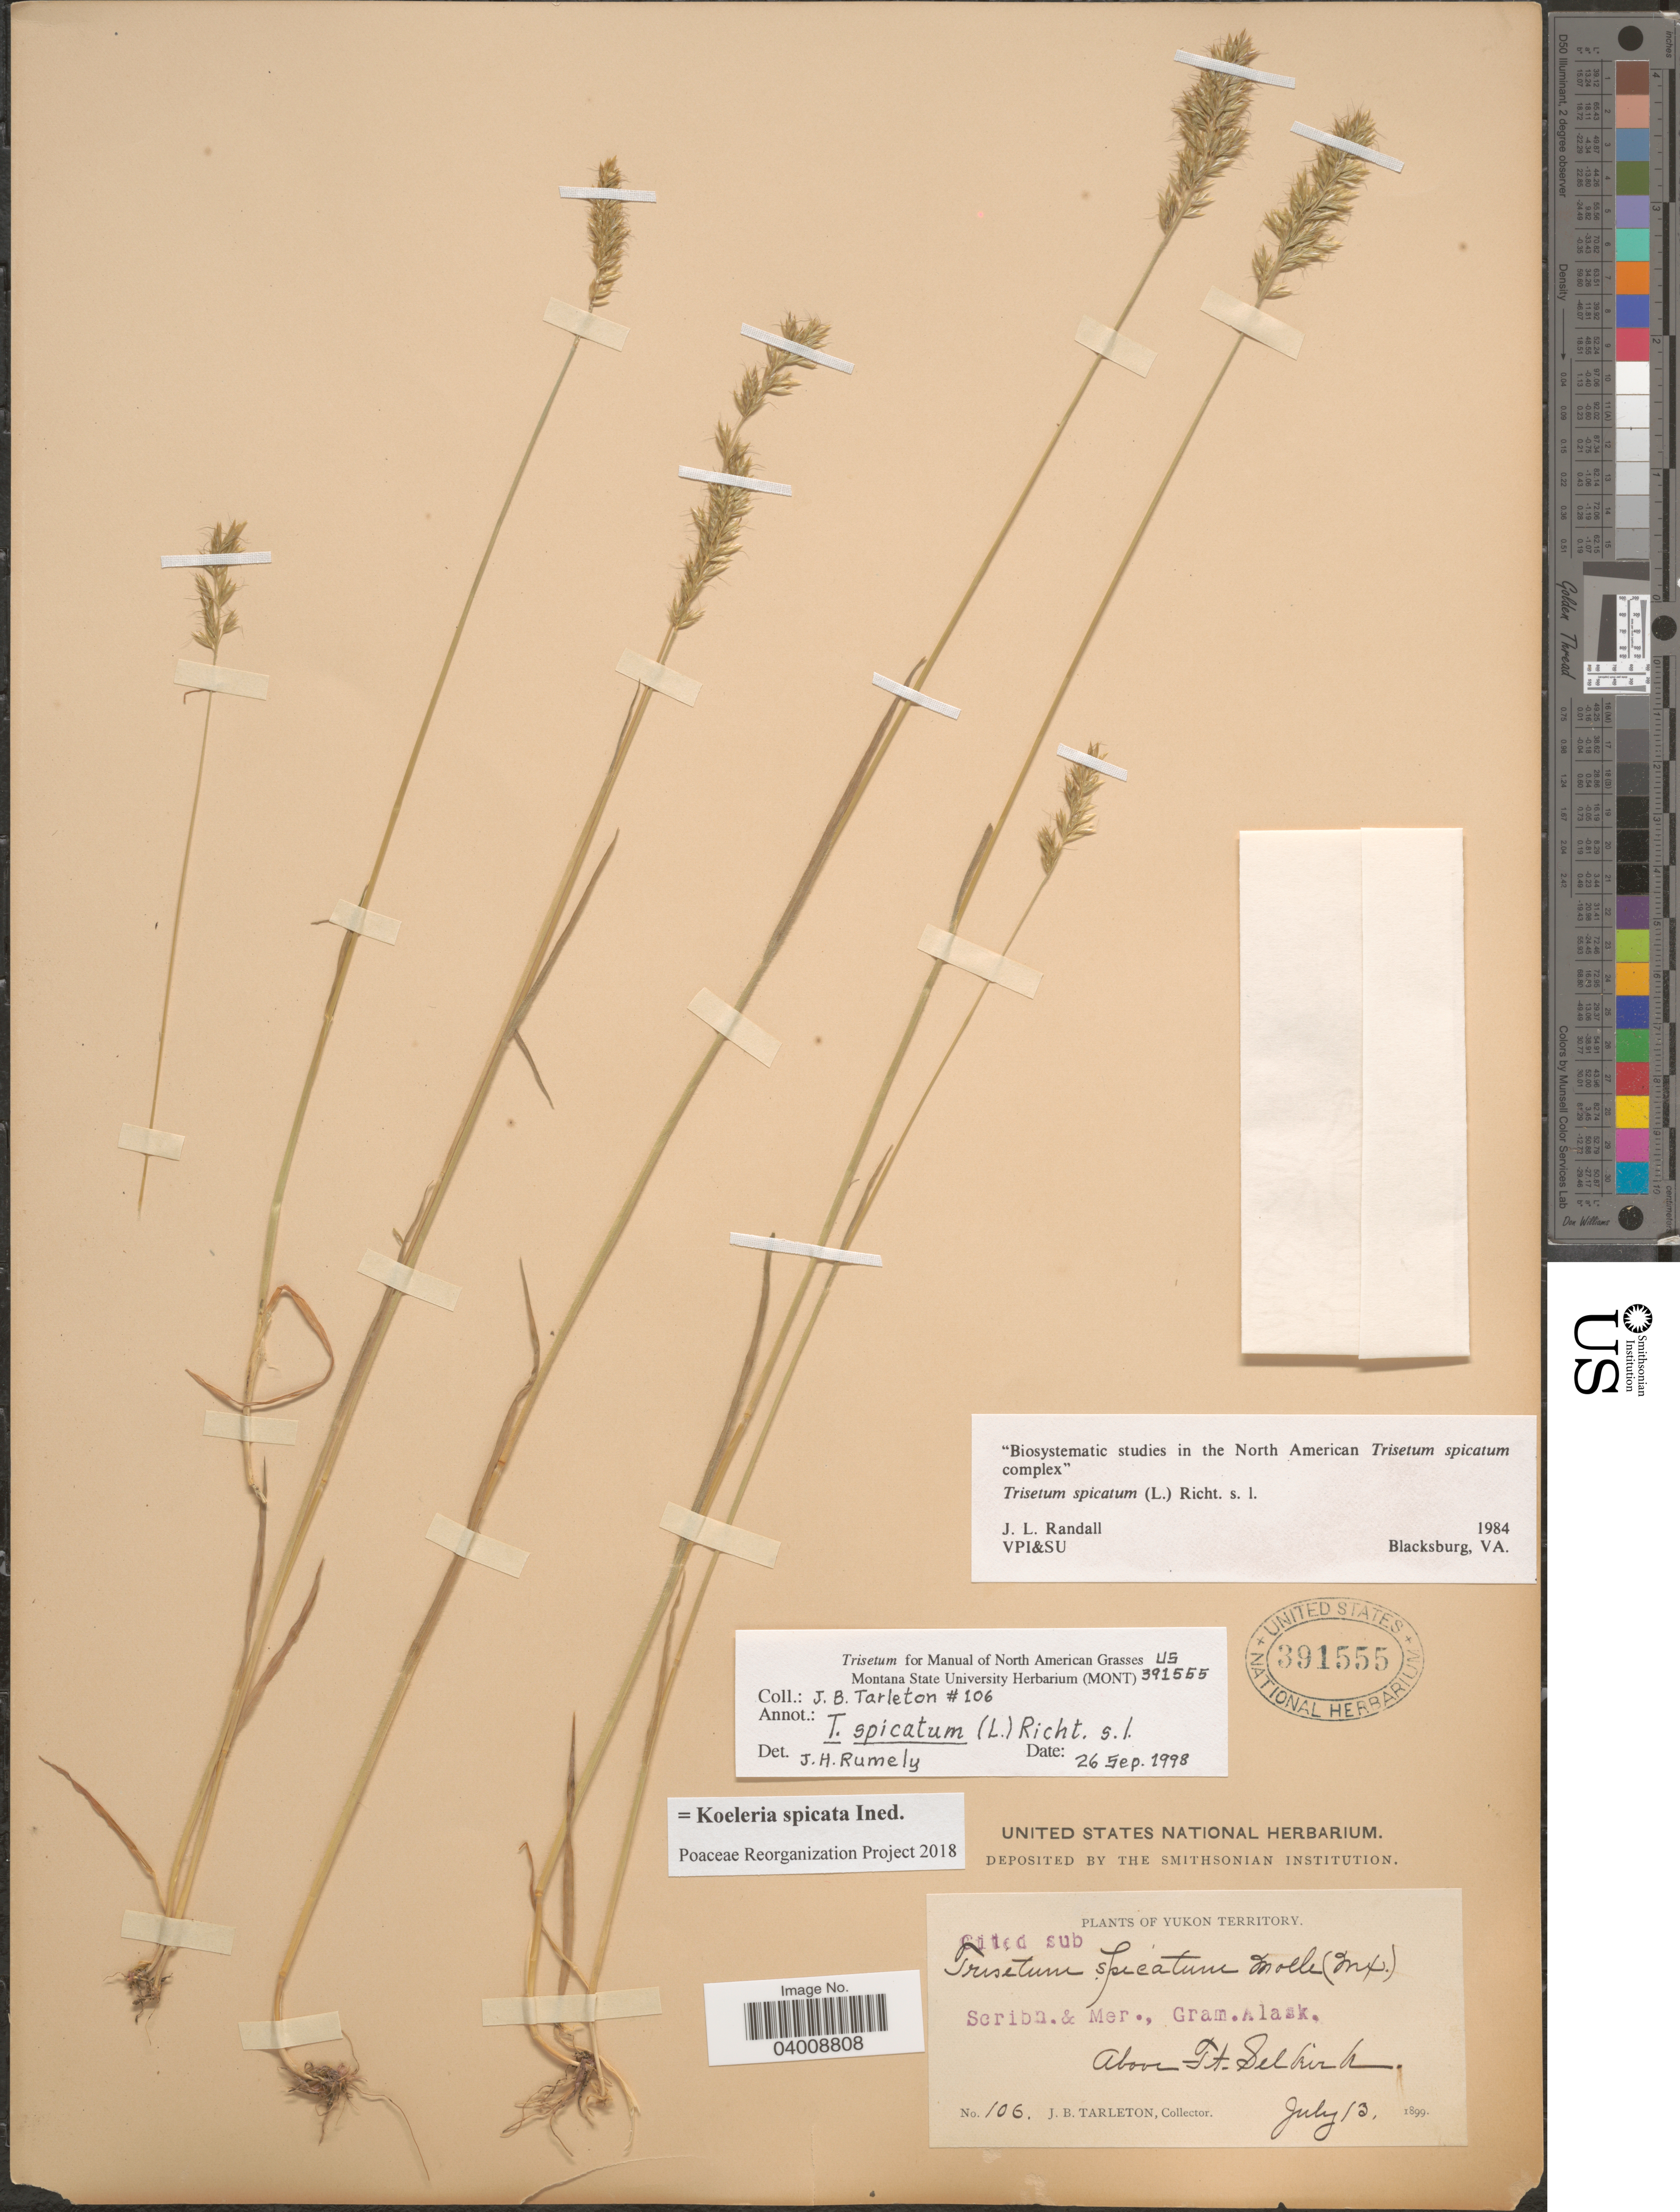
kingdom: Plantae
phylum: Tracheophyta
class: Liliopsida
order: Poales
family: Poaceae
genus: Koeleria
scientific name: Koeleria spicata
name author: (L.) Barberá et al.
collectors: J. Tarleton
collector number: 106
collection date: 1899-07-13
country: Canada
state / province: Yukon Territory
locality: Above Ft. Selkirk.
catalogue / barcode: US 391555